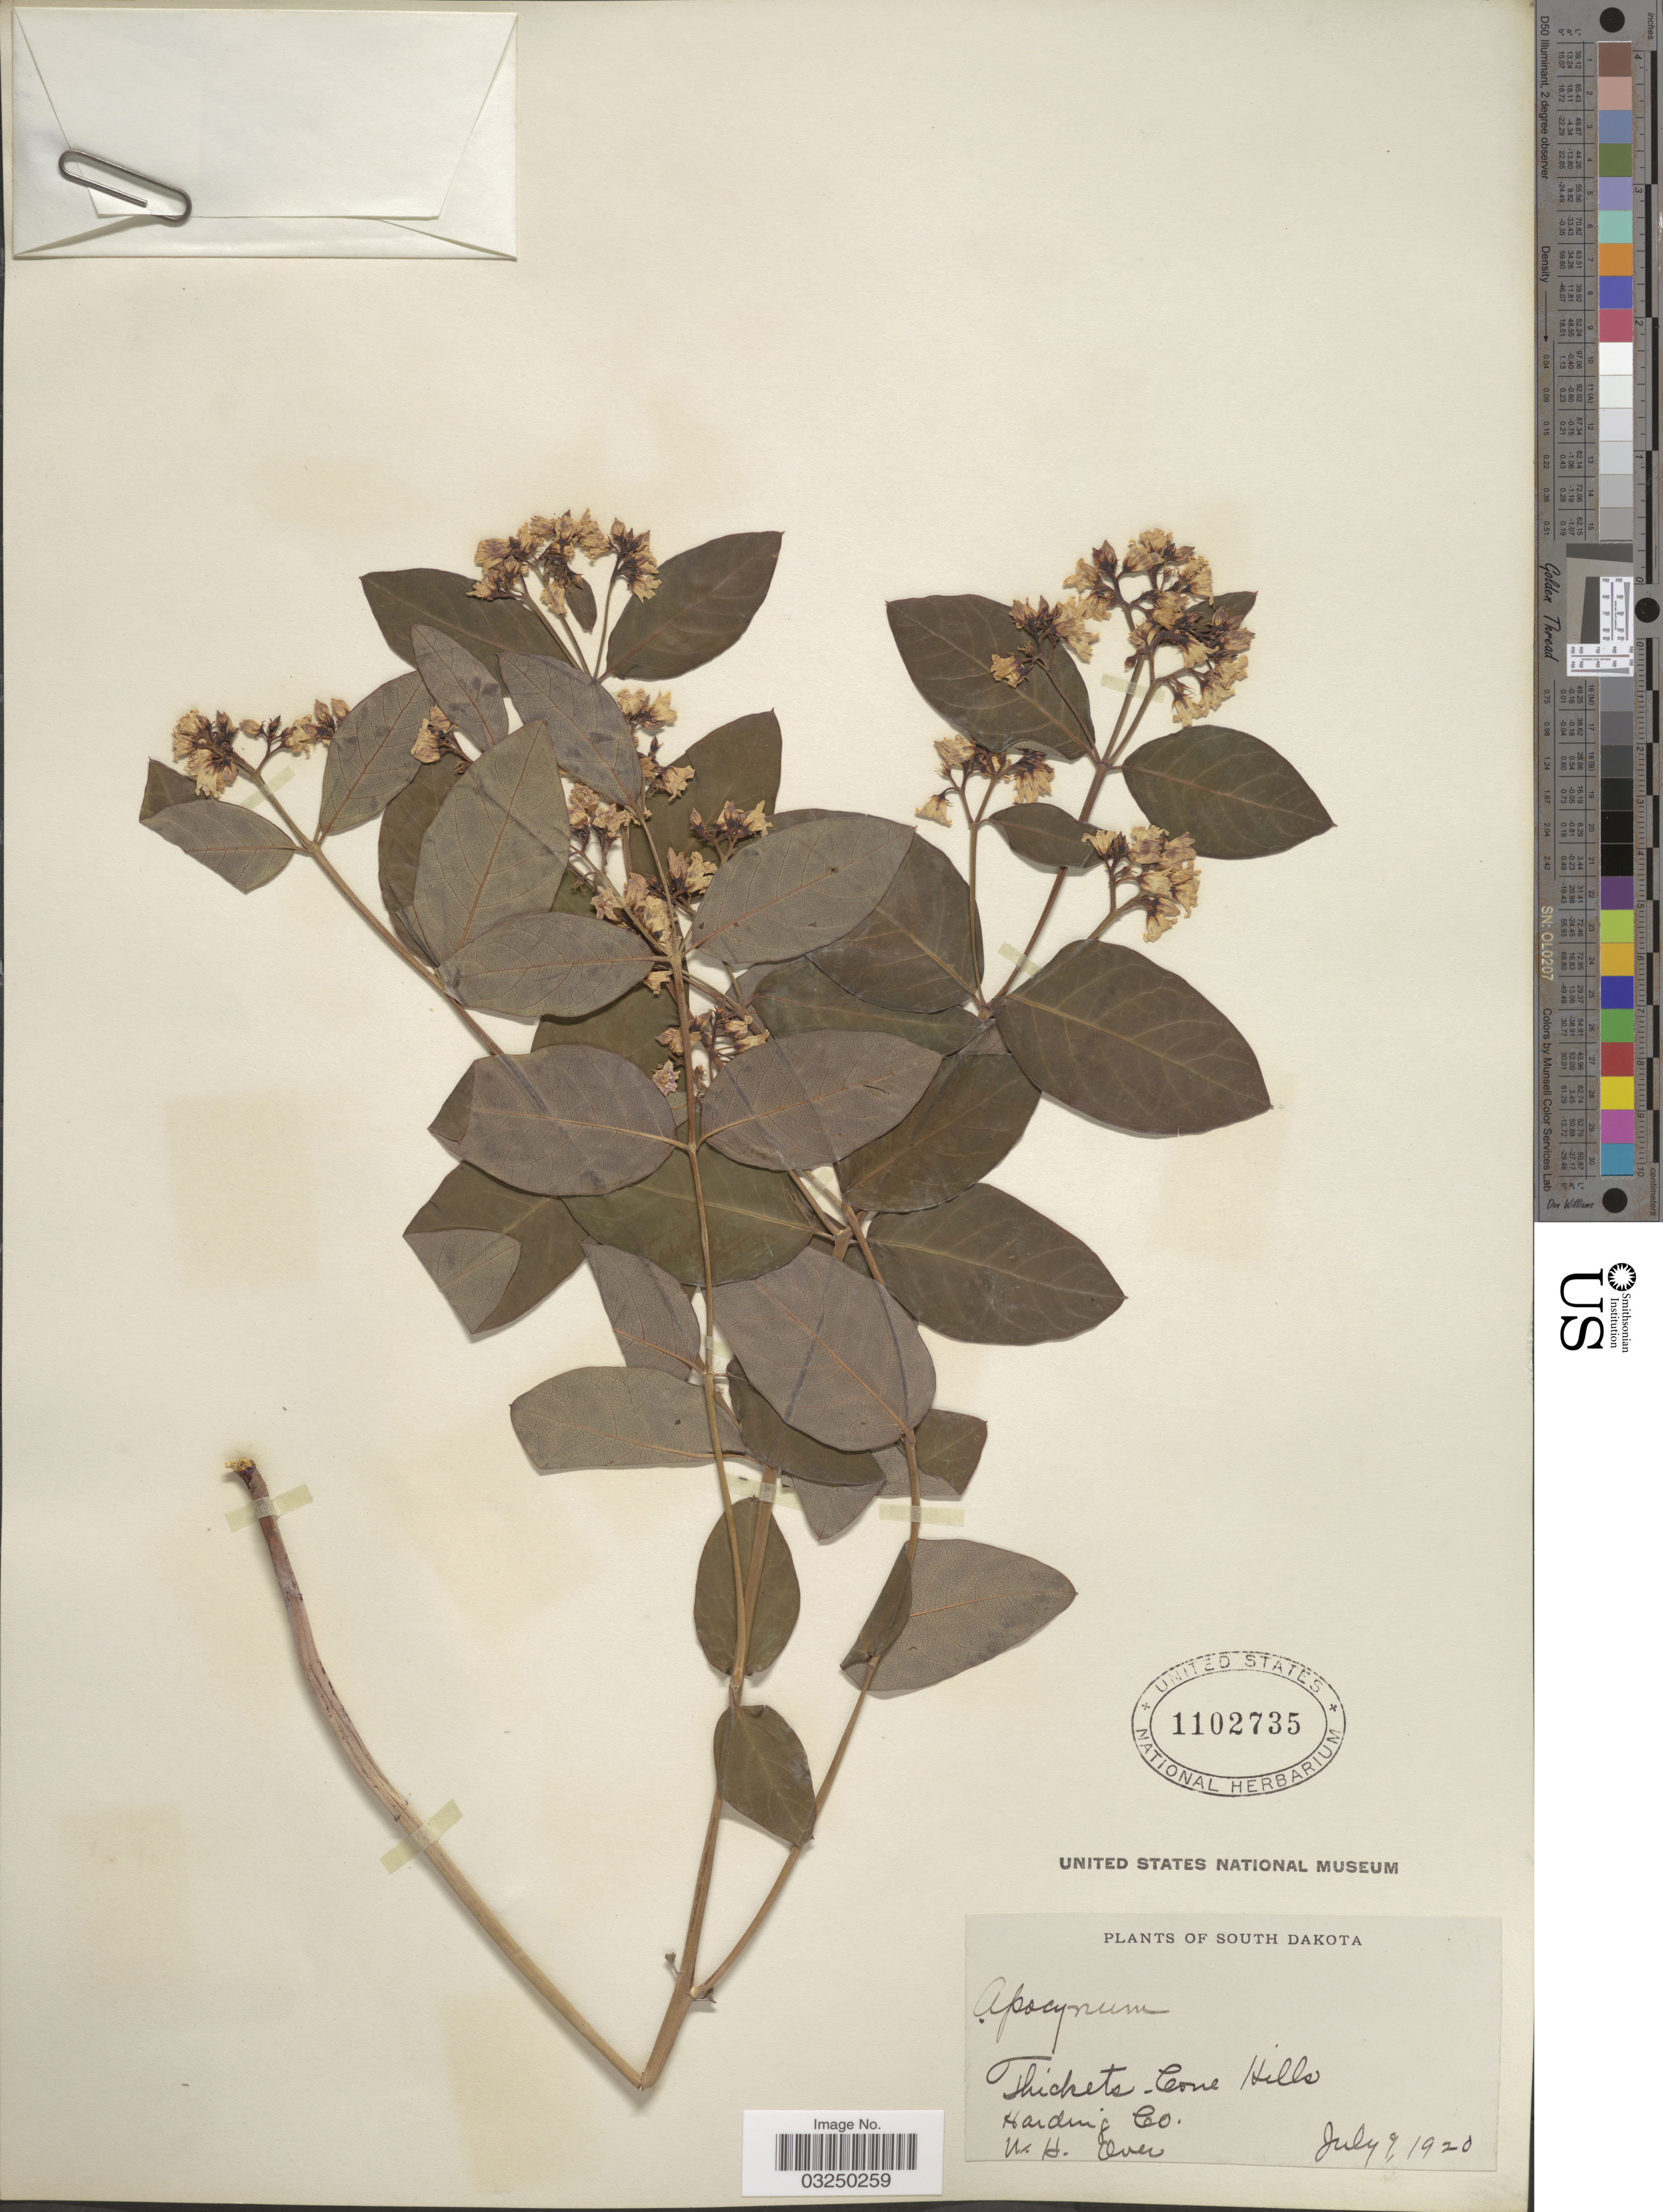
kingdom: Plantae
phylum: Tracheophyta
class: Magnoliopsida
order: Gentianales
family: Apocynaceae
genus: Apocynum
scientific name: Apocynum sp.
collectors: W. Over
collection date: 1920-07-09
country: United States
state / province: South Dakota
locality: Thickets-Cone Hills, Harding Co.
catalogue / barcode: US 1102735